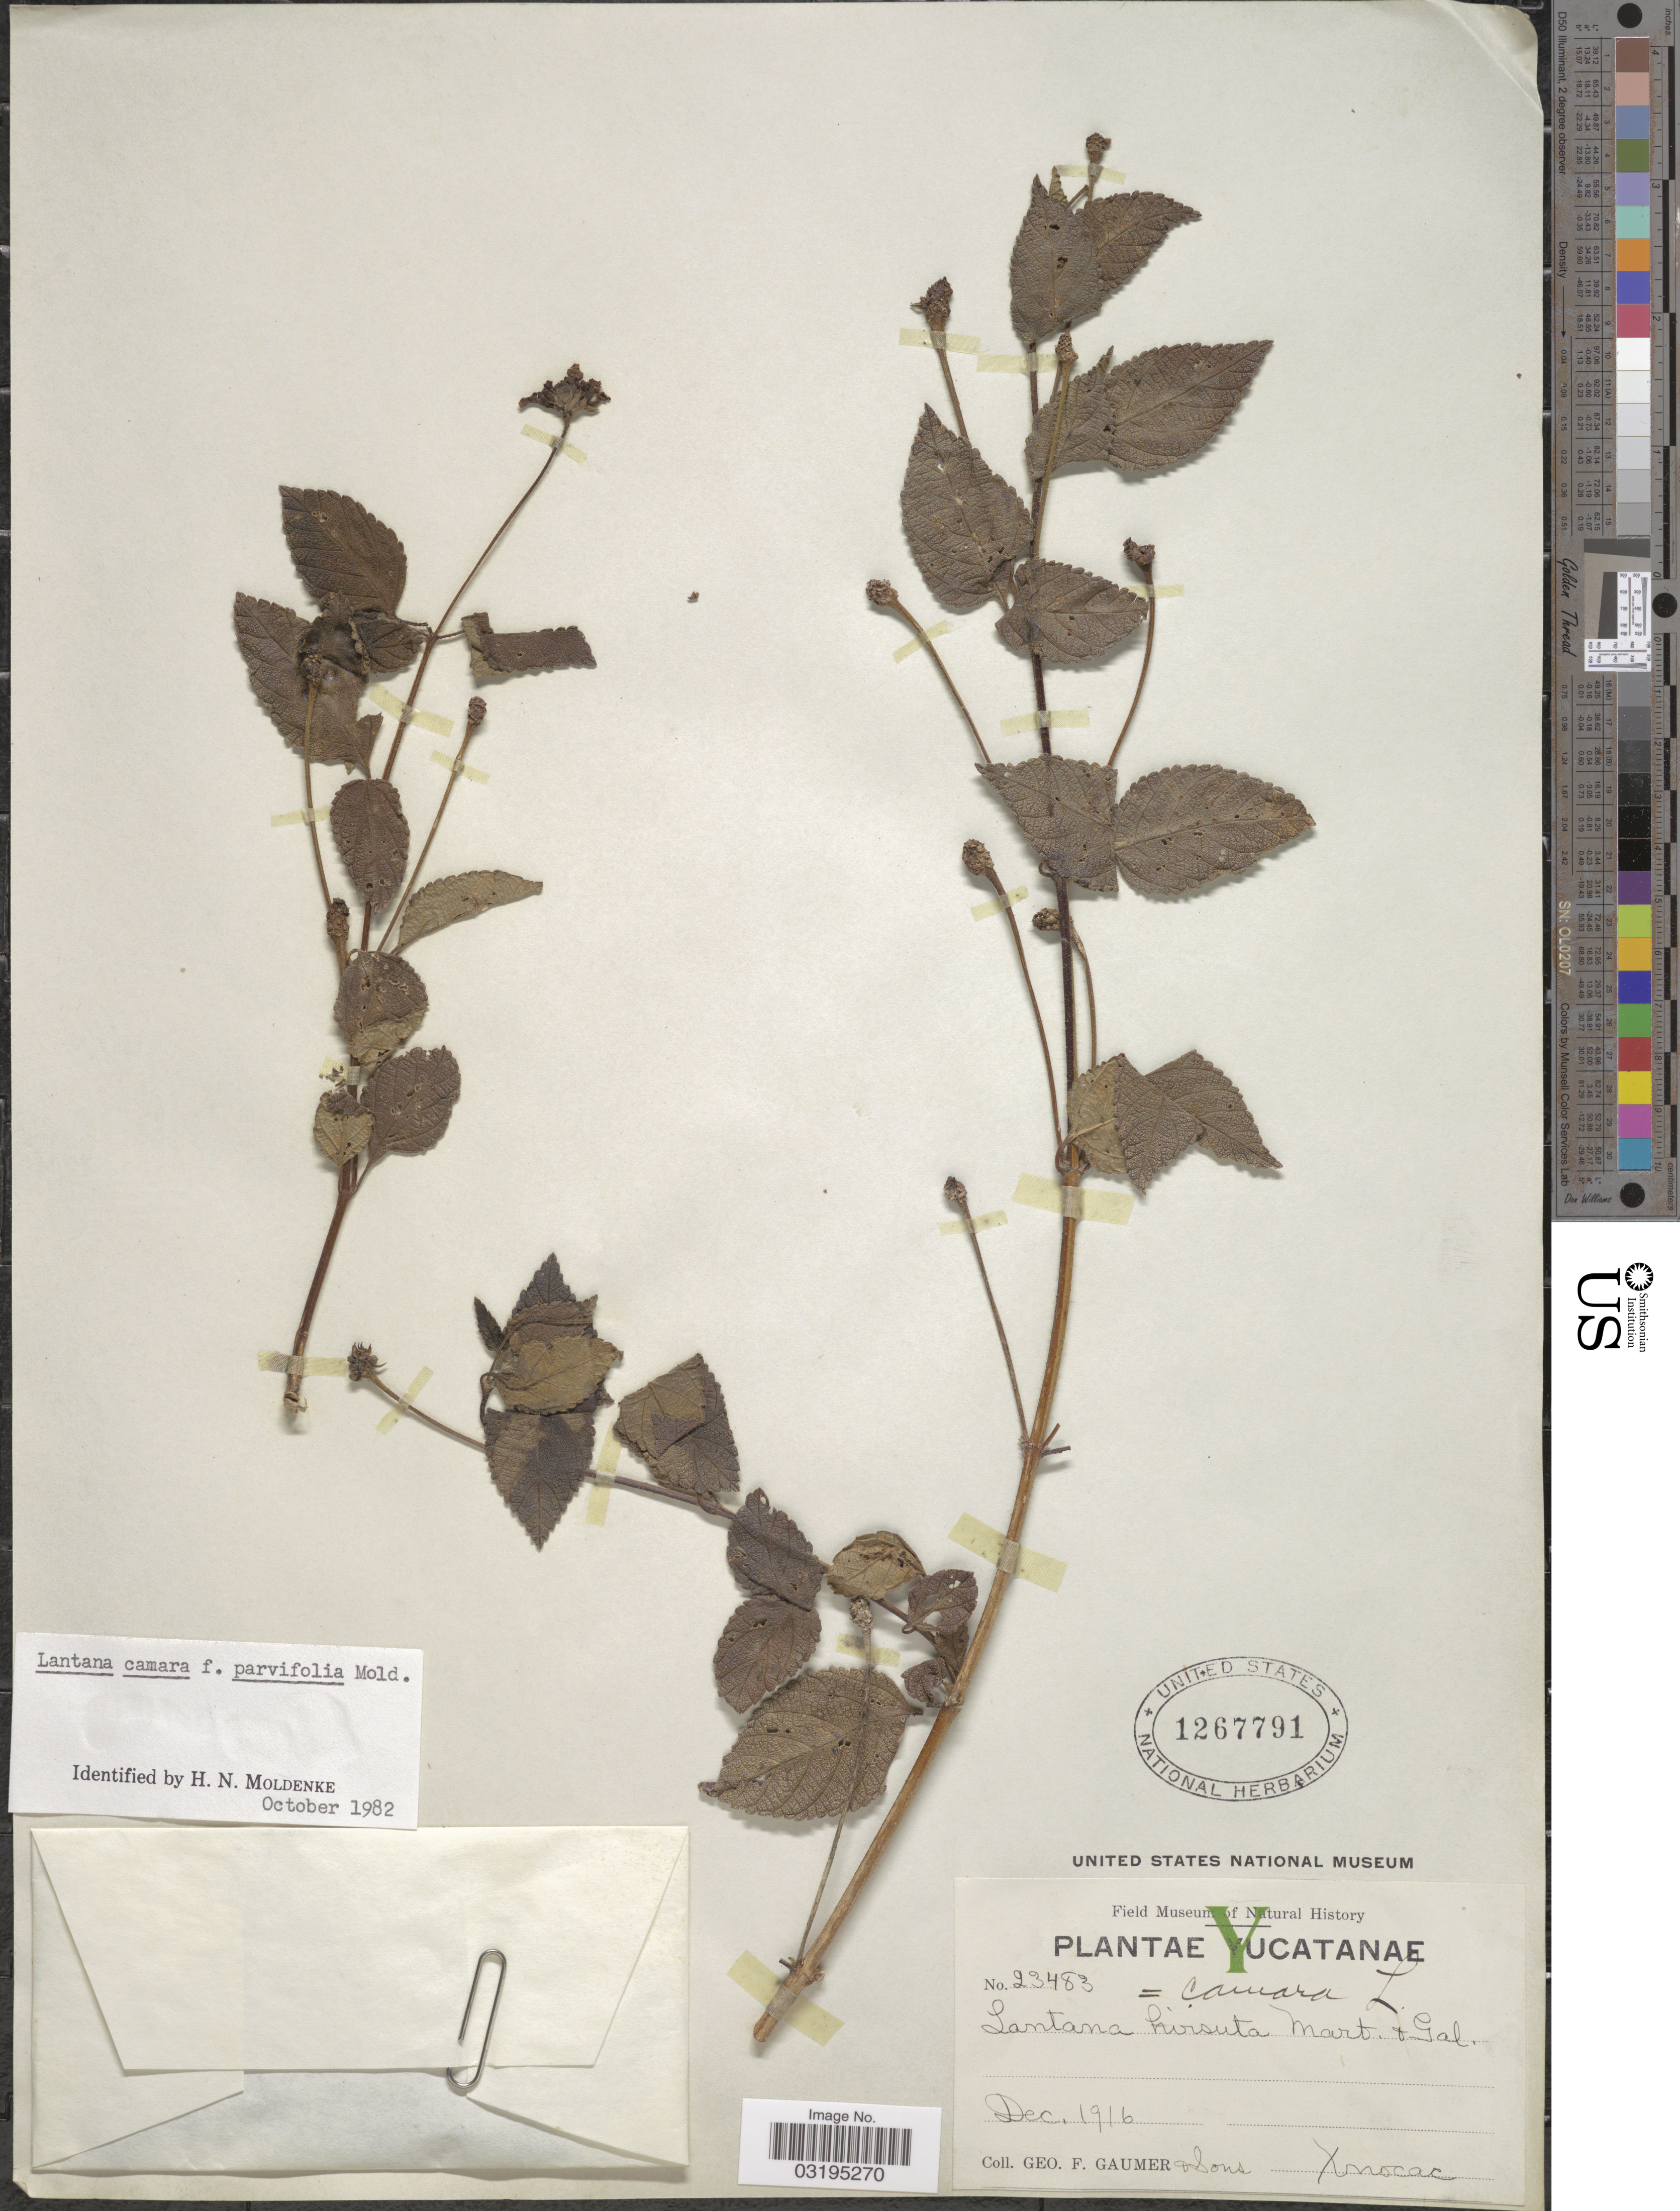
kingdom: Plantae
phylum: Tracheophyta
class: Magnoliopsida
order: Lamiales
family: Verbenaceae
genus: Lantana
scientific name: Lantana camara f. parvifolia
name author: Moldenke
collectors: G. F. Gaumer & Sons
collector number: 23483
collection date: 1916-12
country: Mexico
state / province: Yucatán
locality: Xnocac.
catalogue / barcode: US 1267791